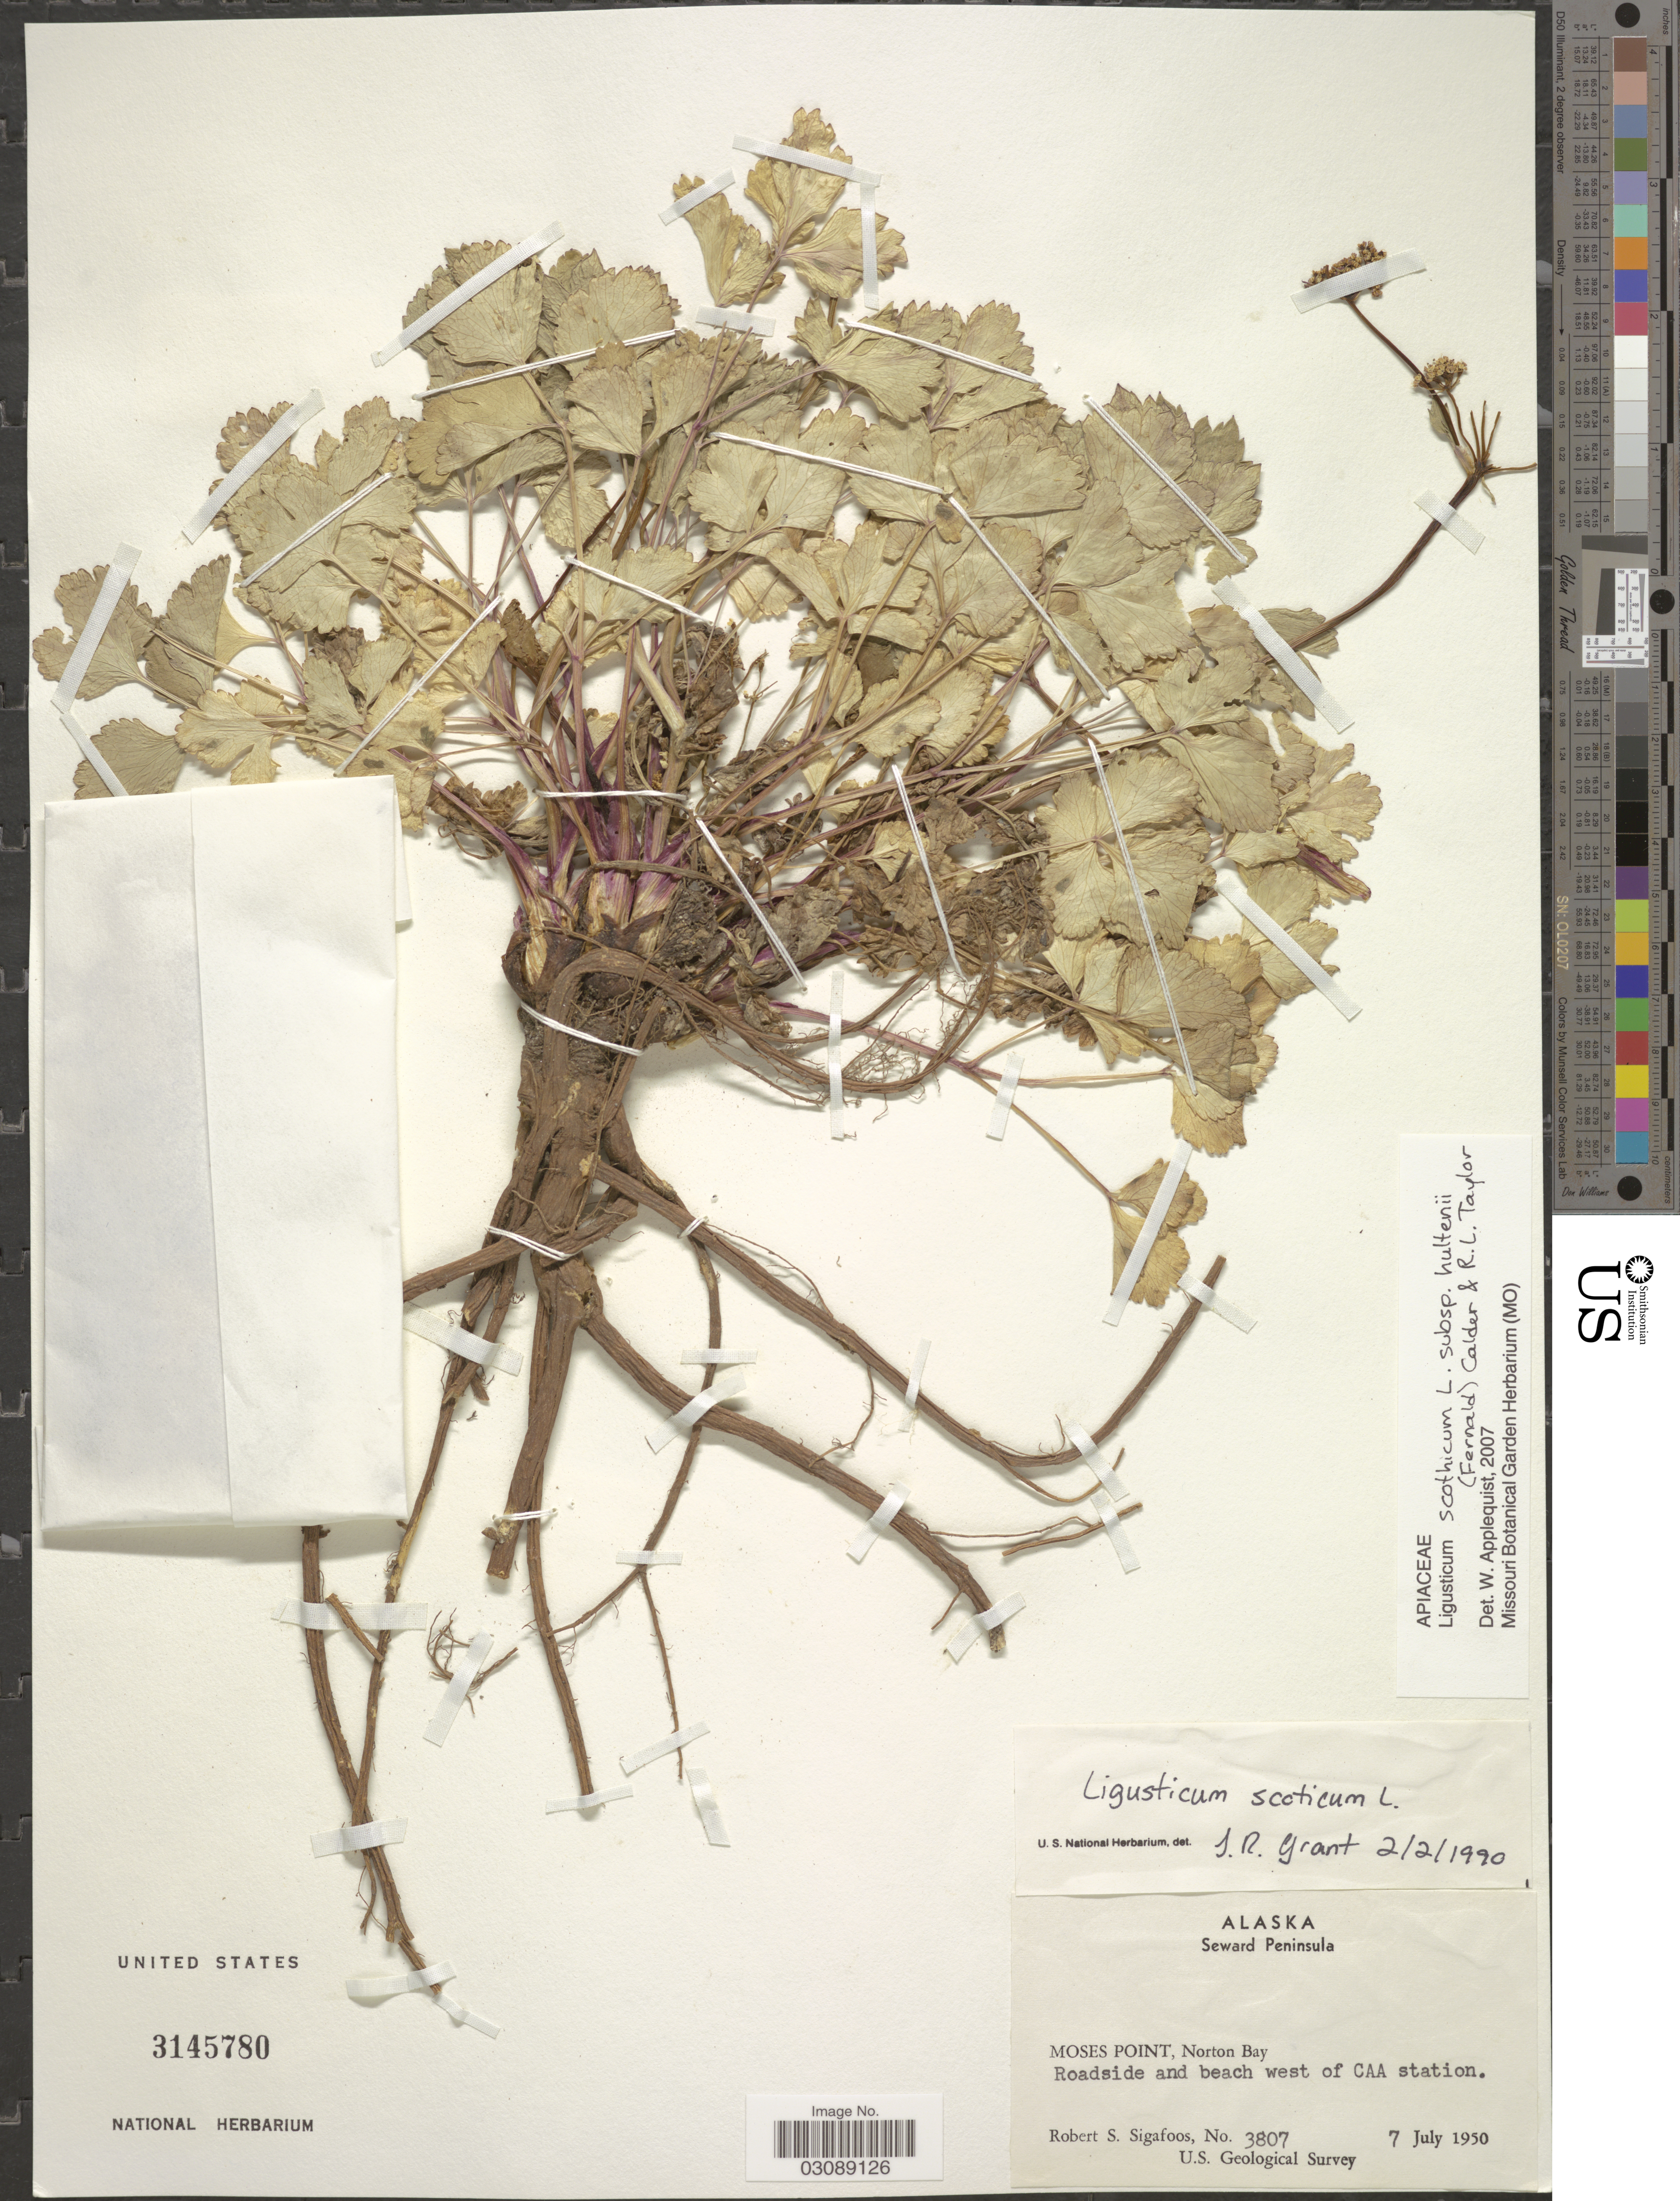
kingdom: Plantae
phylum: Tracheophyta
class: Magnoliopsida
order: Apiales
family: Apiaceae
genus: Ligusticum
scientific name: Ligusticum scoticum subsp. hultenii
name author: (Fernald) Calder & Roy L. Taylor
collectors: R. Sigafoos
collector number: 3807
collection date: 1950-07-07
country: United States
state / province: Alaska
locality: Seward Peninsula, Moses Point, Norton Bay, Roadside and beach west of CAA station.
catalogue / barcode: US 3145780